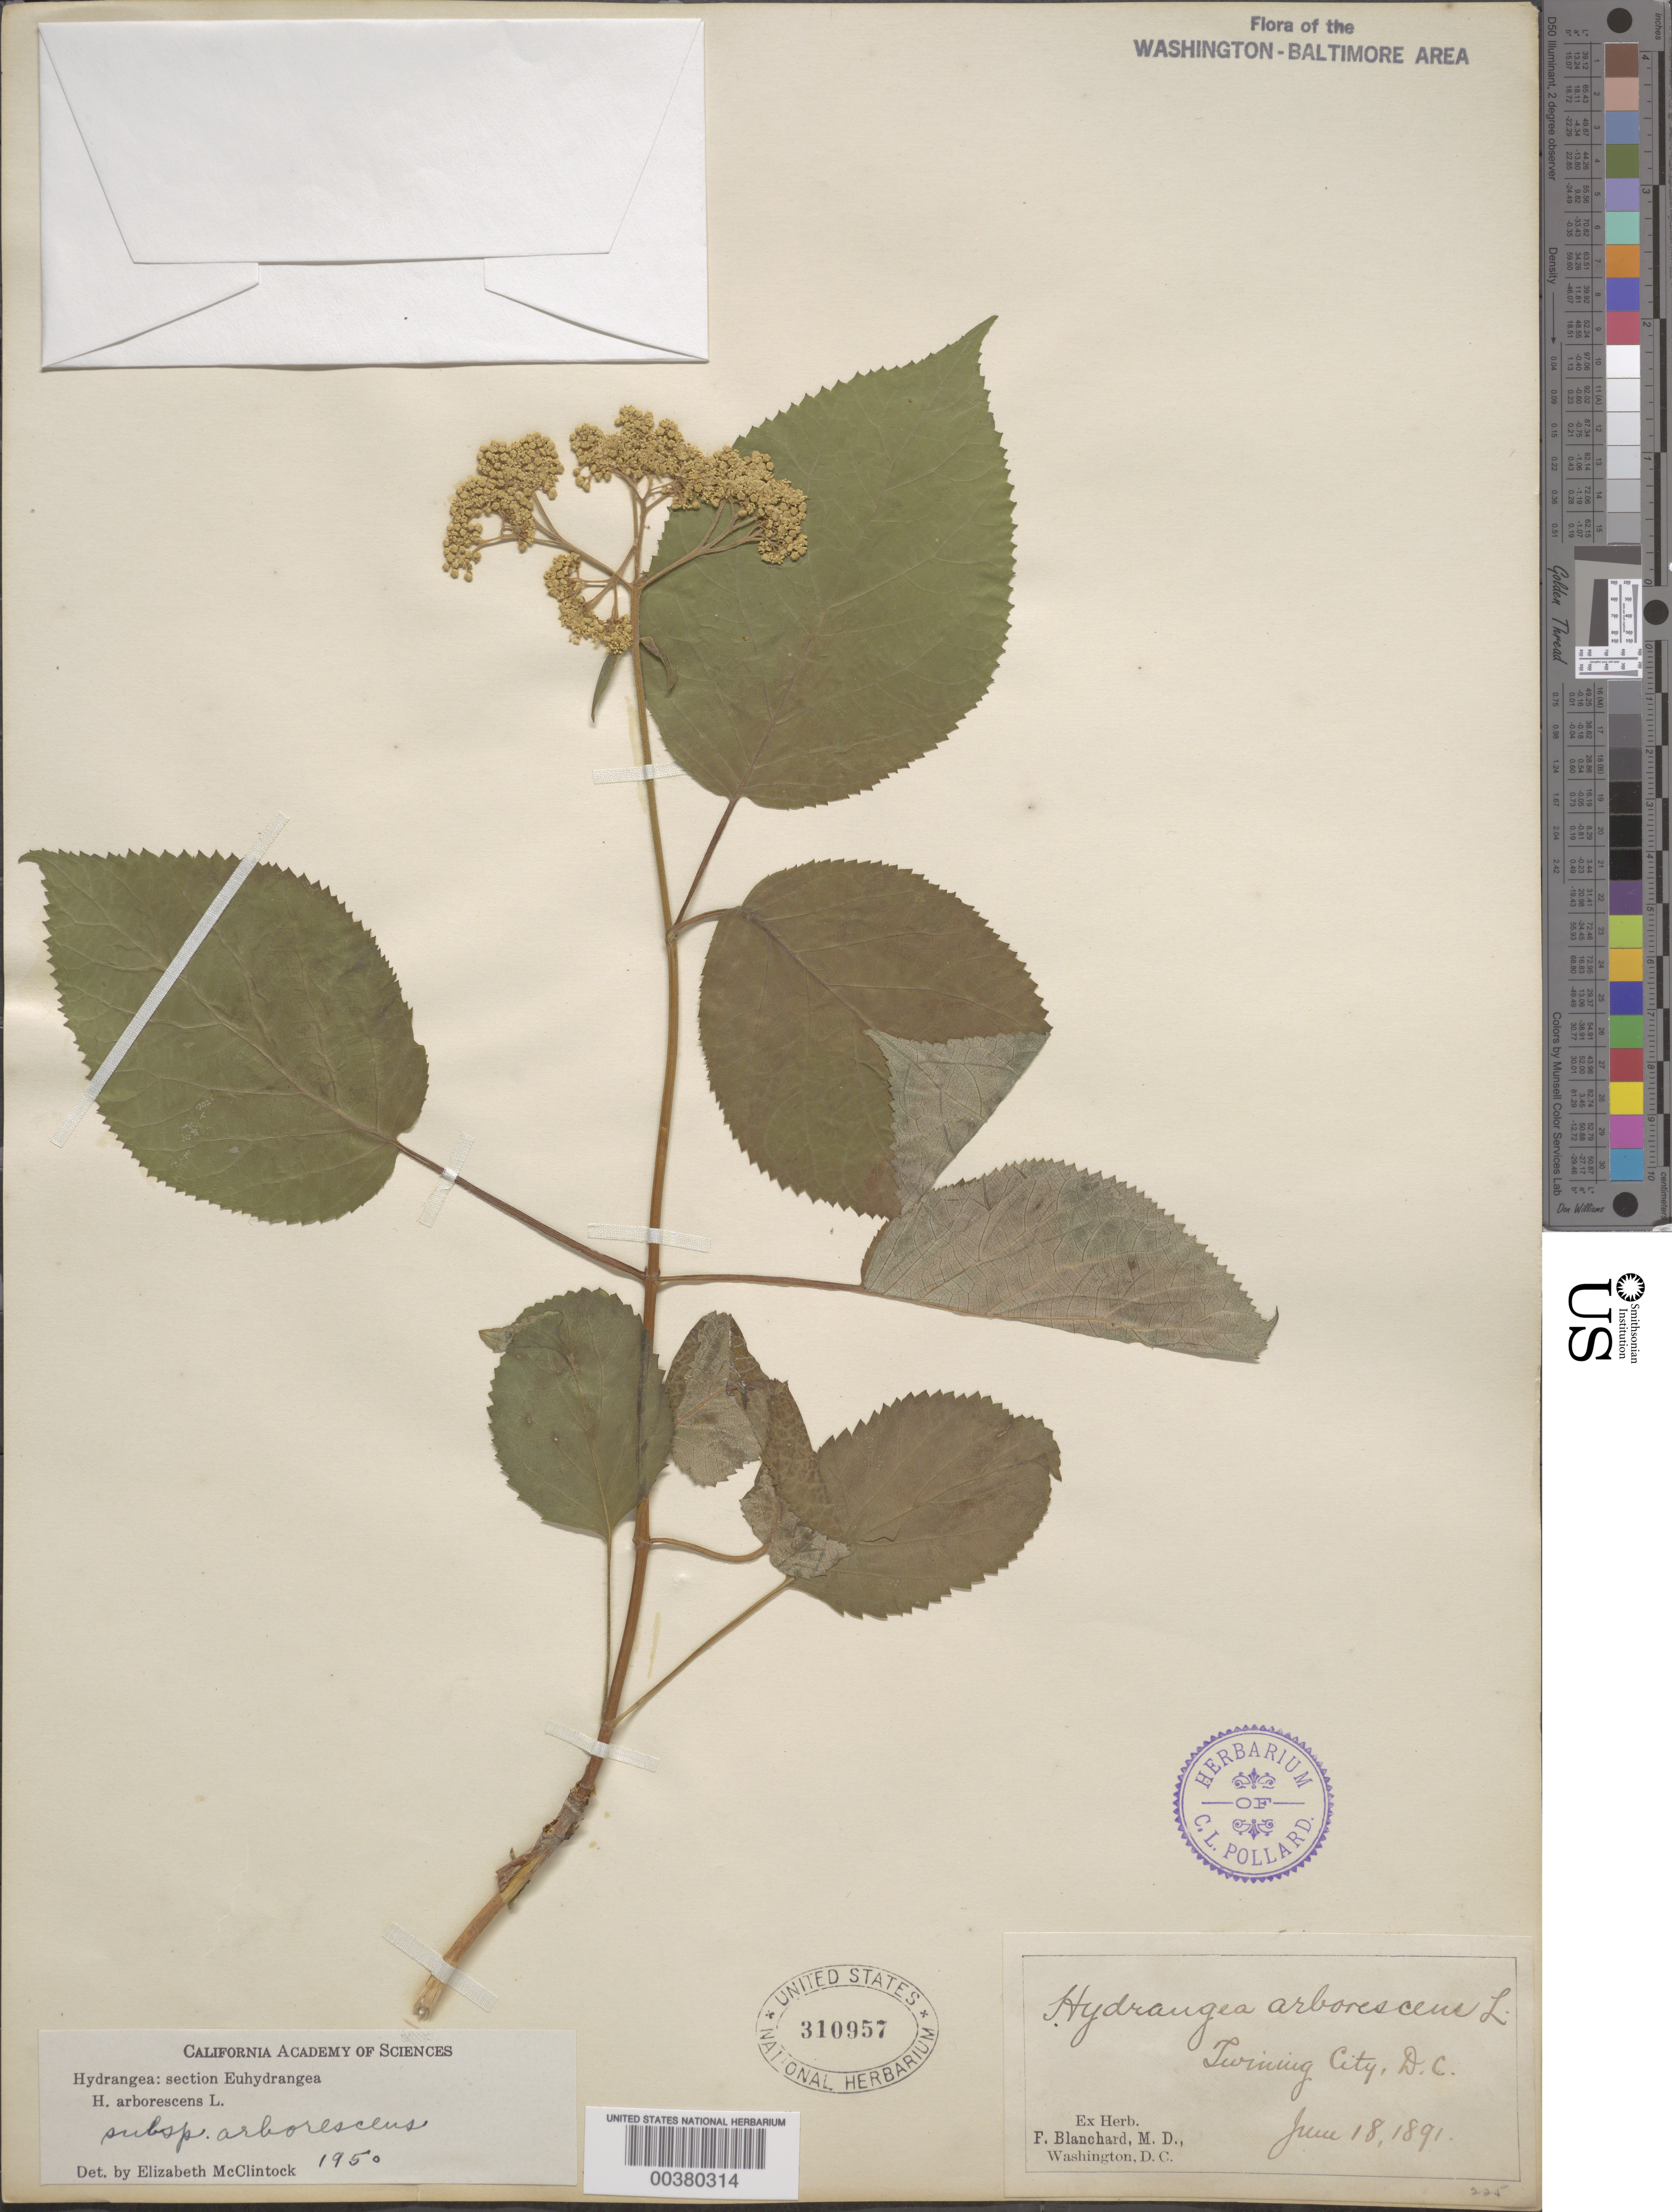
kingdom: Plantae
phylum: Tracheophyta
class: Magnoliopsida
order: Cornales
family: Hydrangeaceae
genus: Hydrangea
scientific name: Hydrangea arborescens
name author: L.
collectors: F. Blanchard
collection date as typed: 18 Jun 1891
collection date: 1891-06-18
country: United States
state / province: District of Columbia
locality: Twining City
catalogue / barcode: US 310957